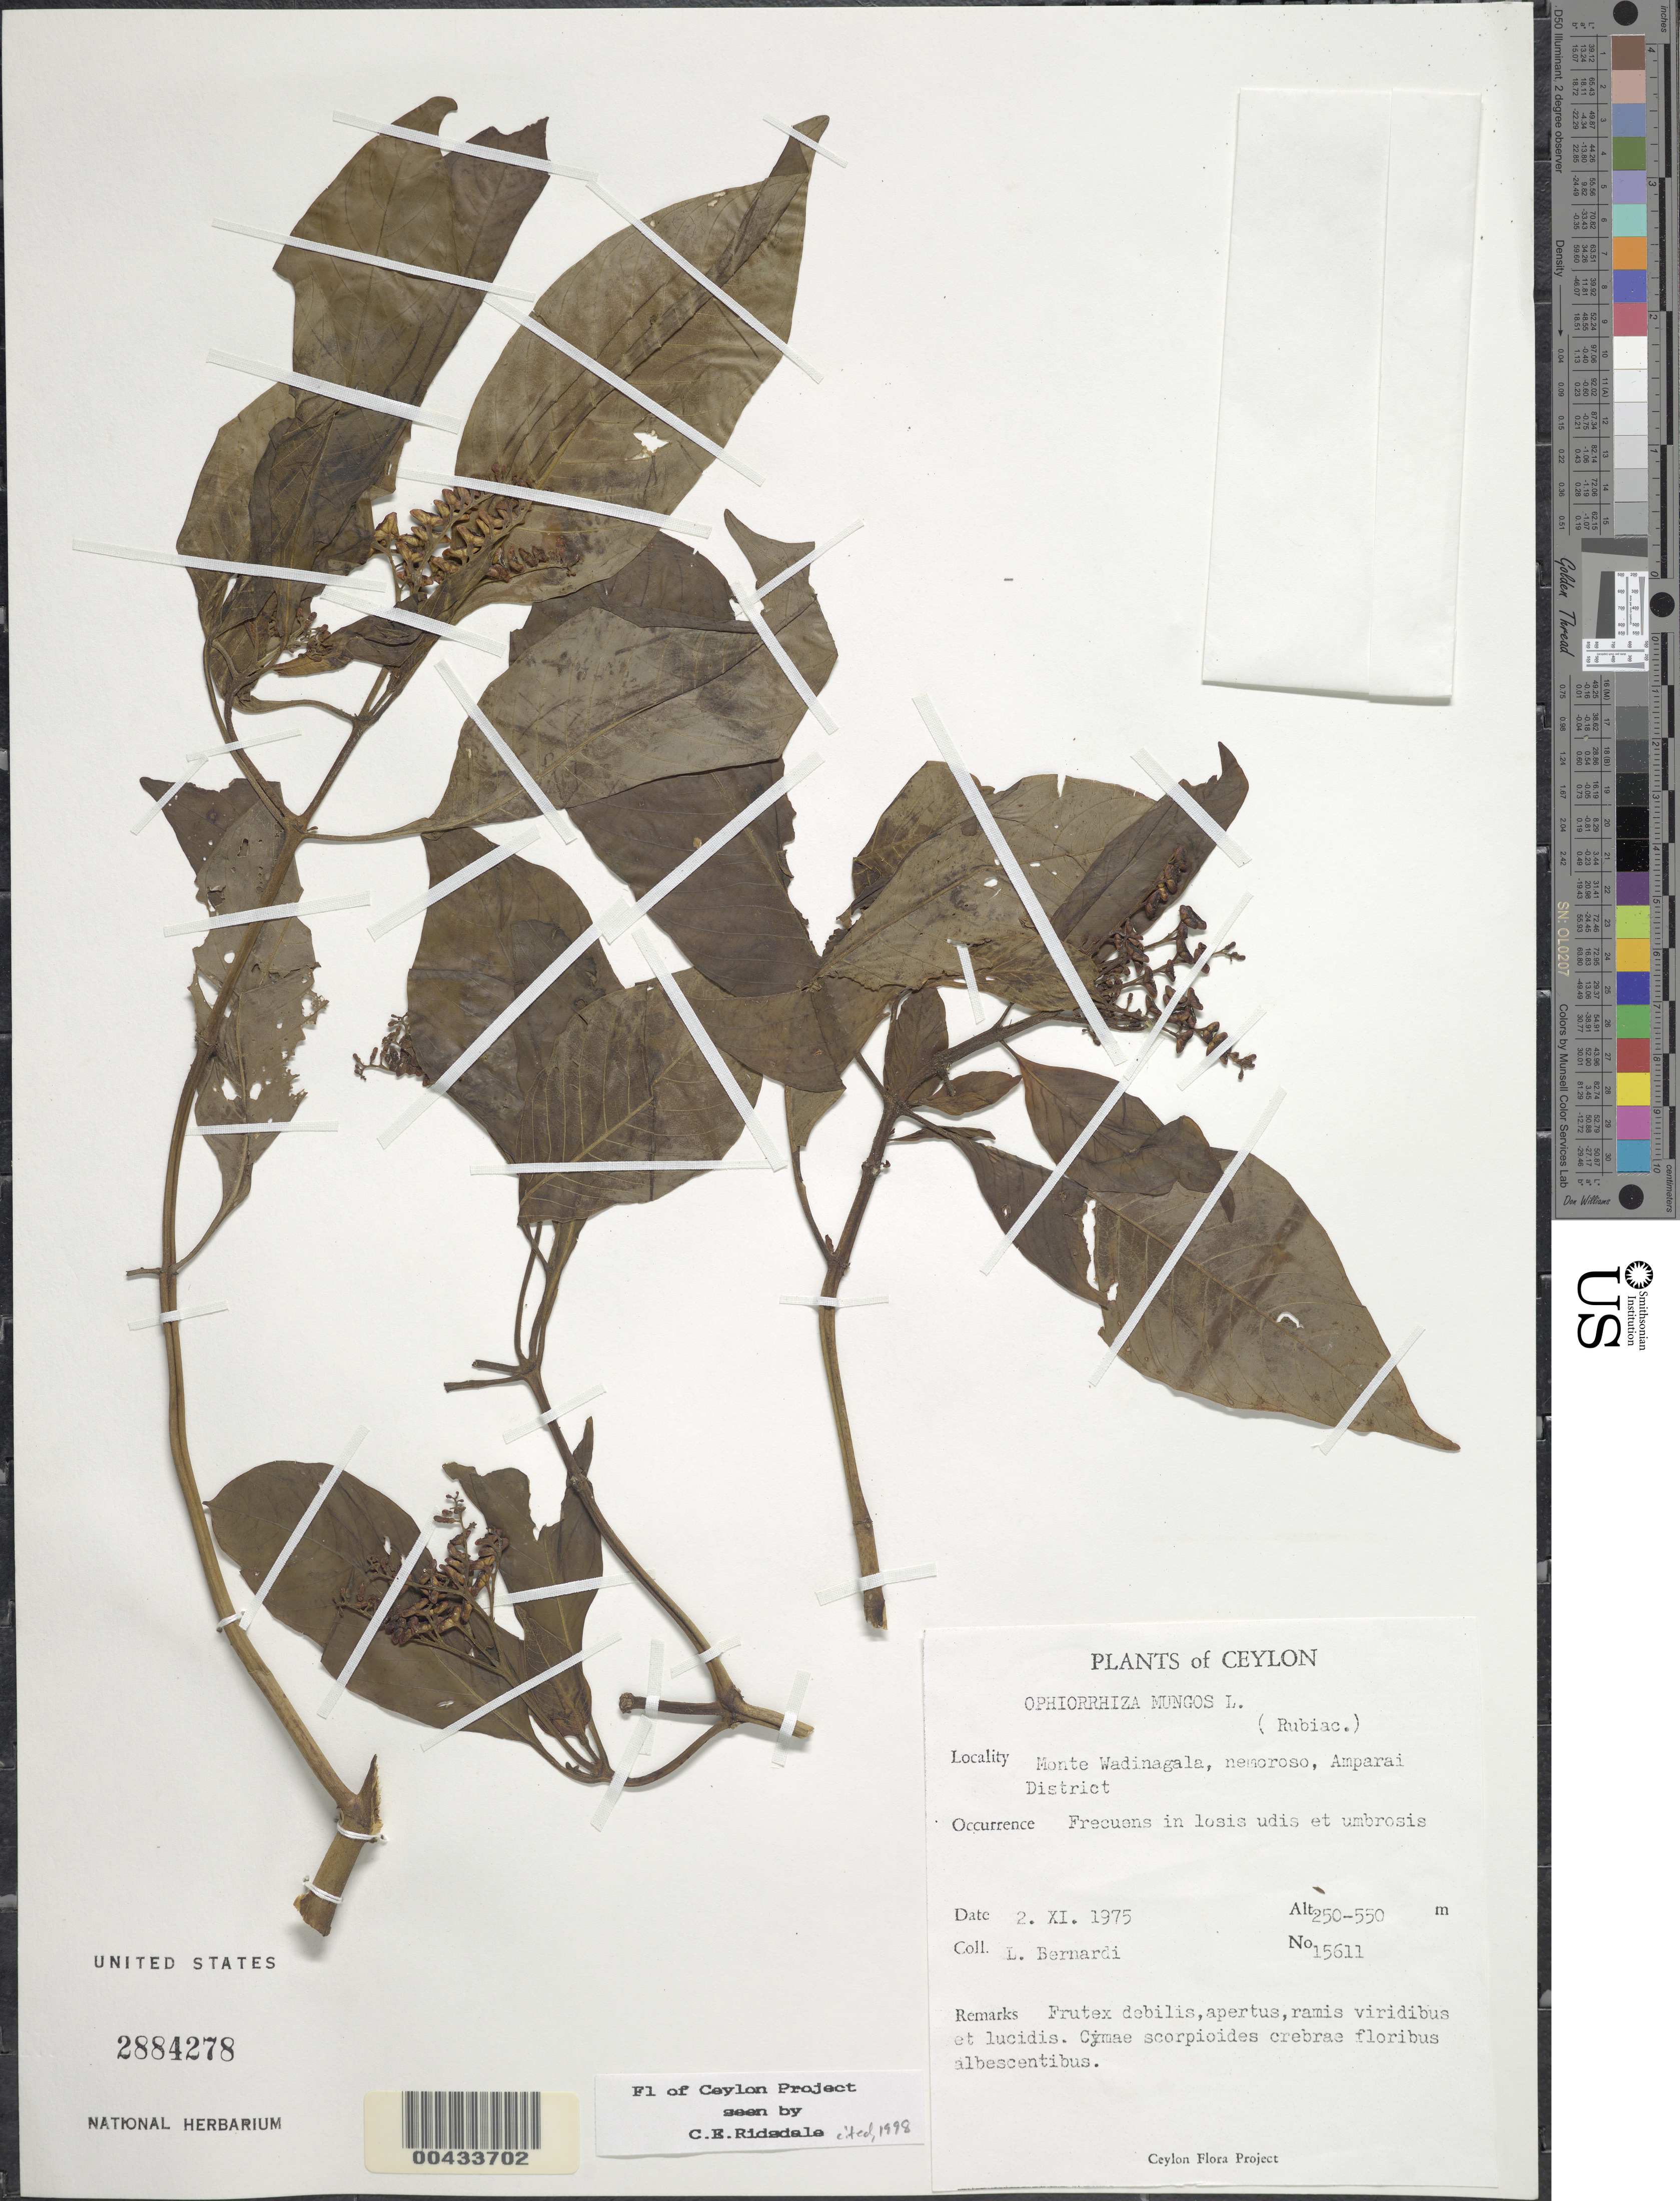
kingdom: Plantae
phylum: Tracheophyta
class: Magnoliopsida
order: Gentianales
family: Rubiaceae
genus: Ophiorrhiza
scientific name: Ophiorrhiza mungos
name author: L.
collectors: L. Bernardi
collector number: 15611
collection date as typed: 02 Nov 1975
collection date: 1975-11-02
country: Sri Lanka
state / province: Eastern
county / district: Ampara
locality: Monte Wadinagala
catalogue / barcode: US 2884278